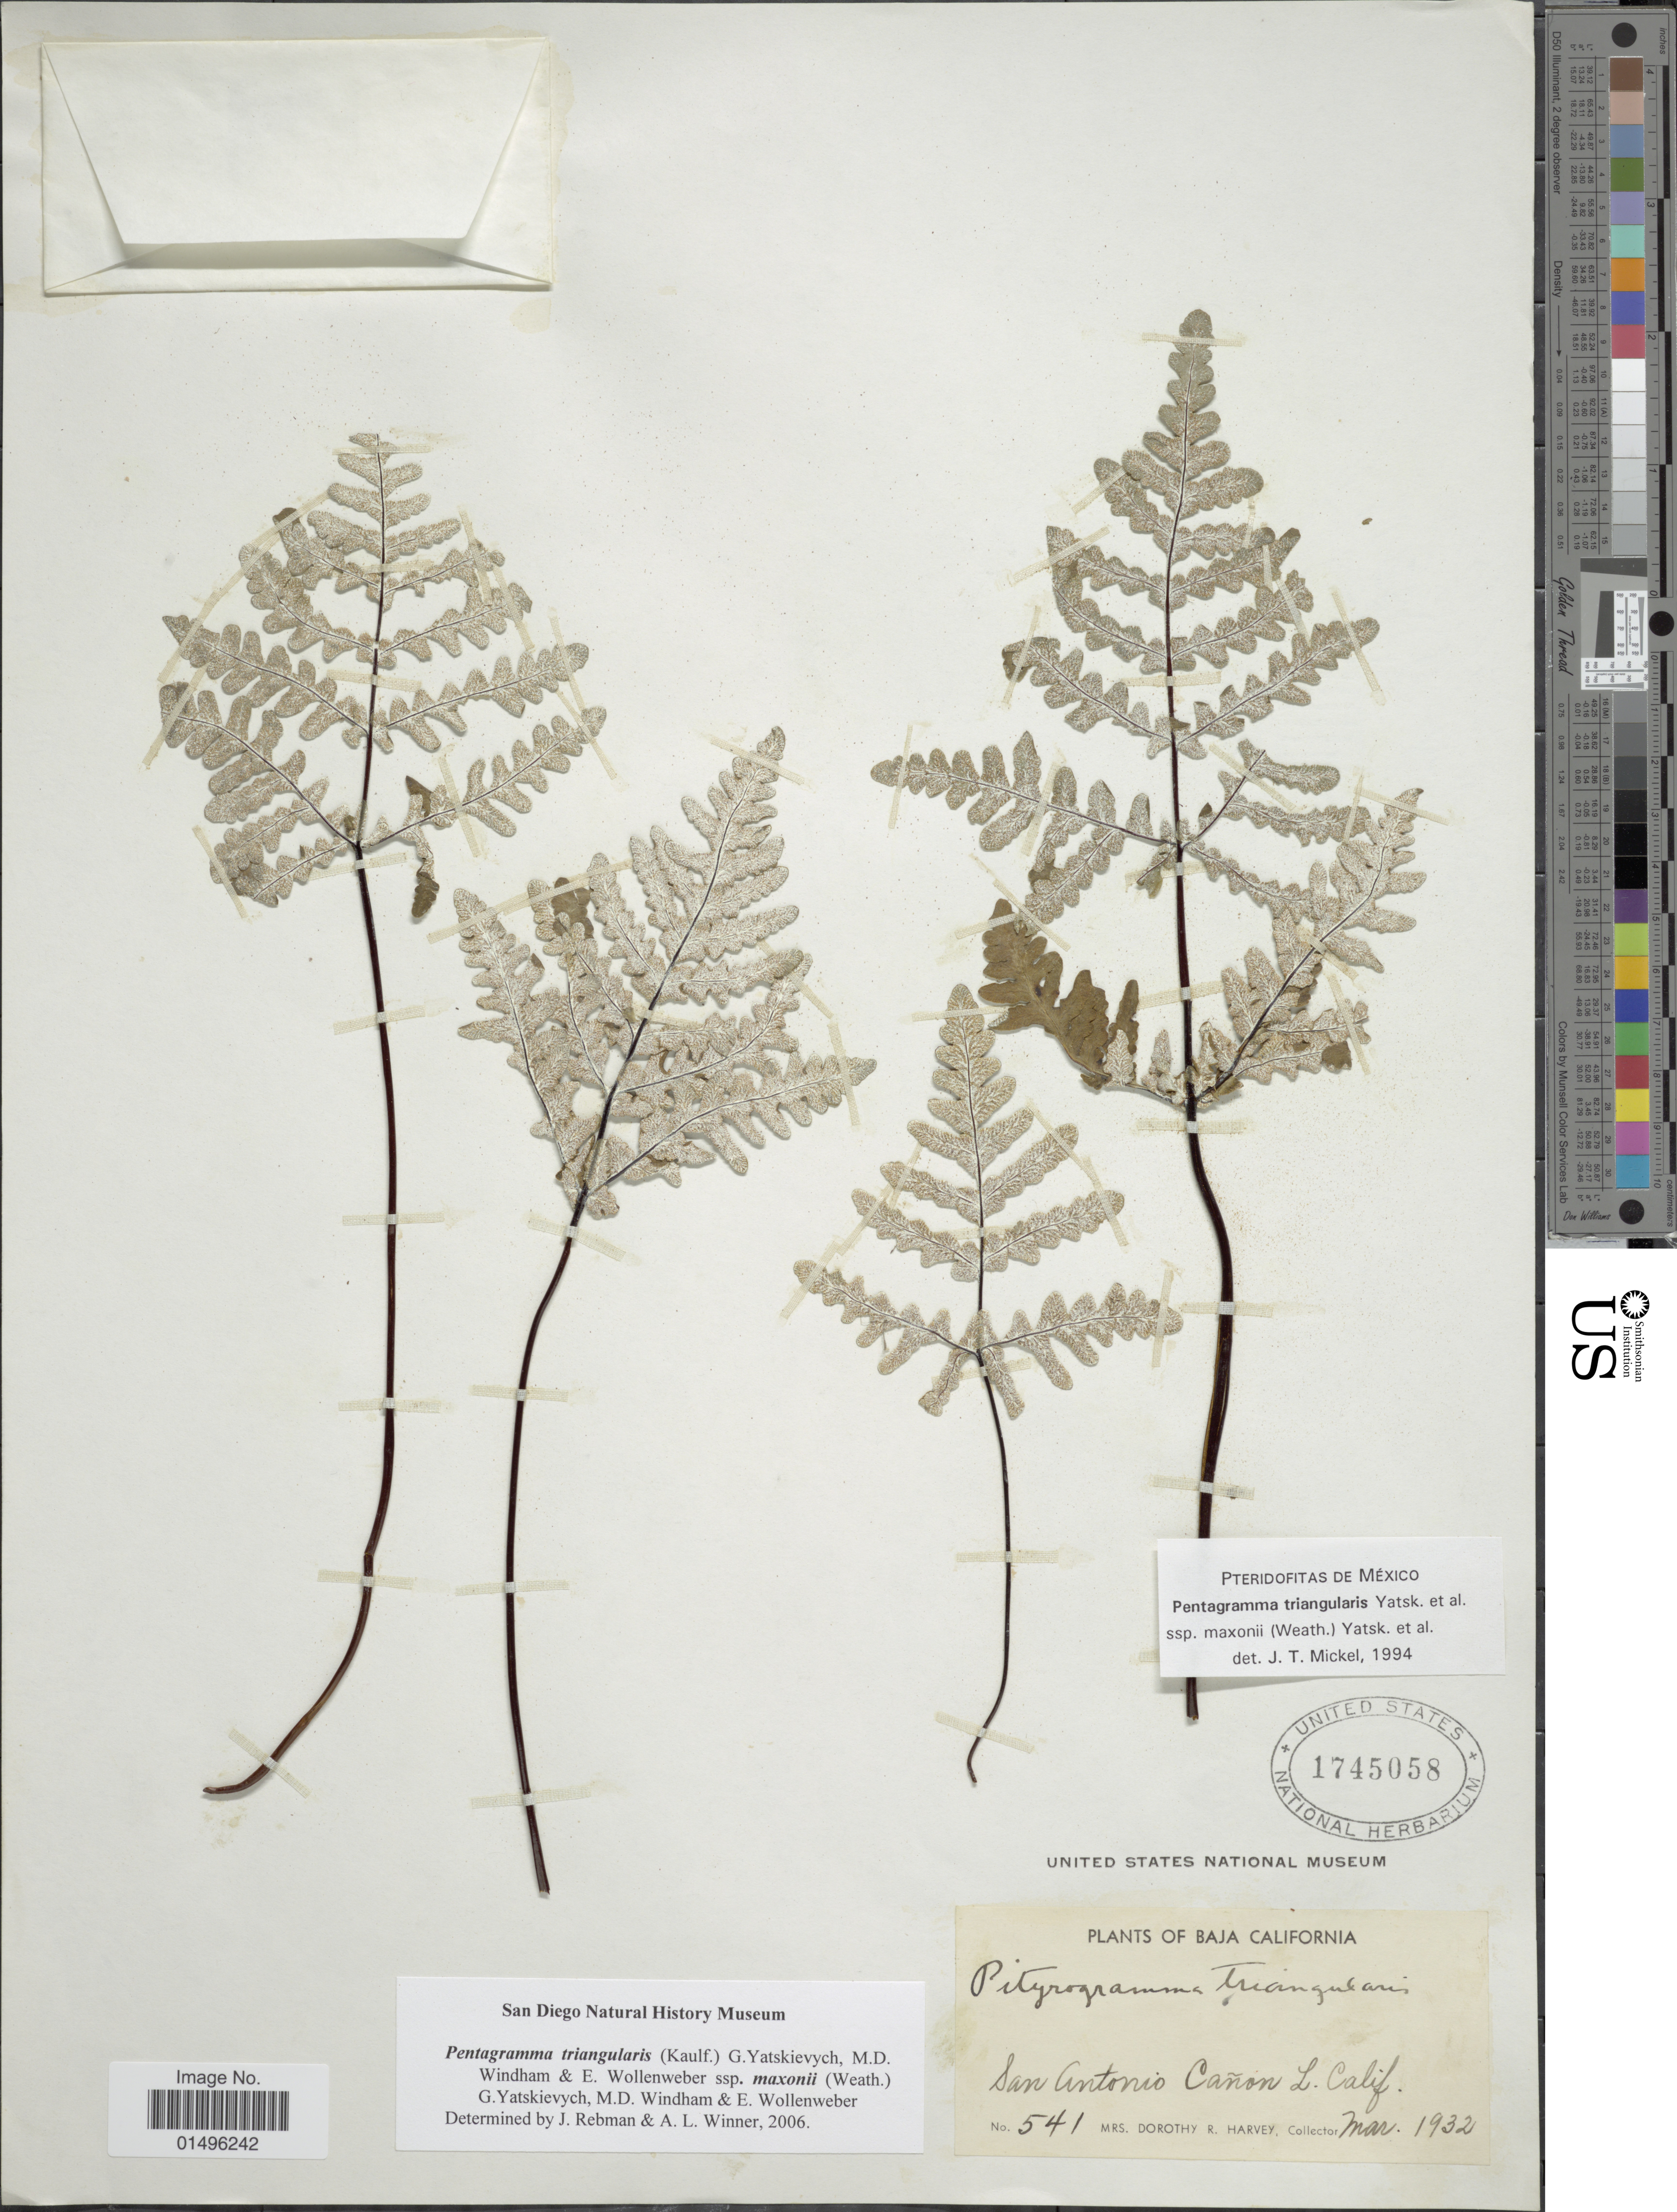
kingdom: Plantae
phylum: Tracheophyta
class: Polypodiopsida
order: Polypodiales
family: Pteridaceae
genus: Pentagramma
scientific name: Pentagramma glanduloviscida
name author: Schuettp. & Windham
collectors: Harvey, Mrs. D. R.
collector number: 541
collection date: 1923-03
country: Mexico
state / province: Baja California Norte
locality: Baja California, Mexico, San Cantonio Canon L. Calif.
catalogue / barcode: US 1745058